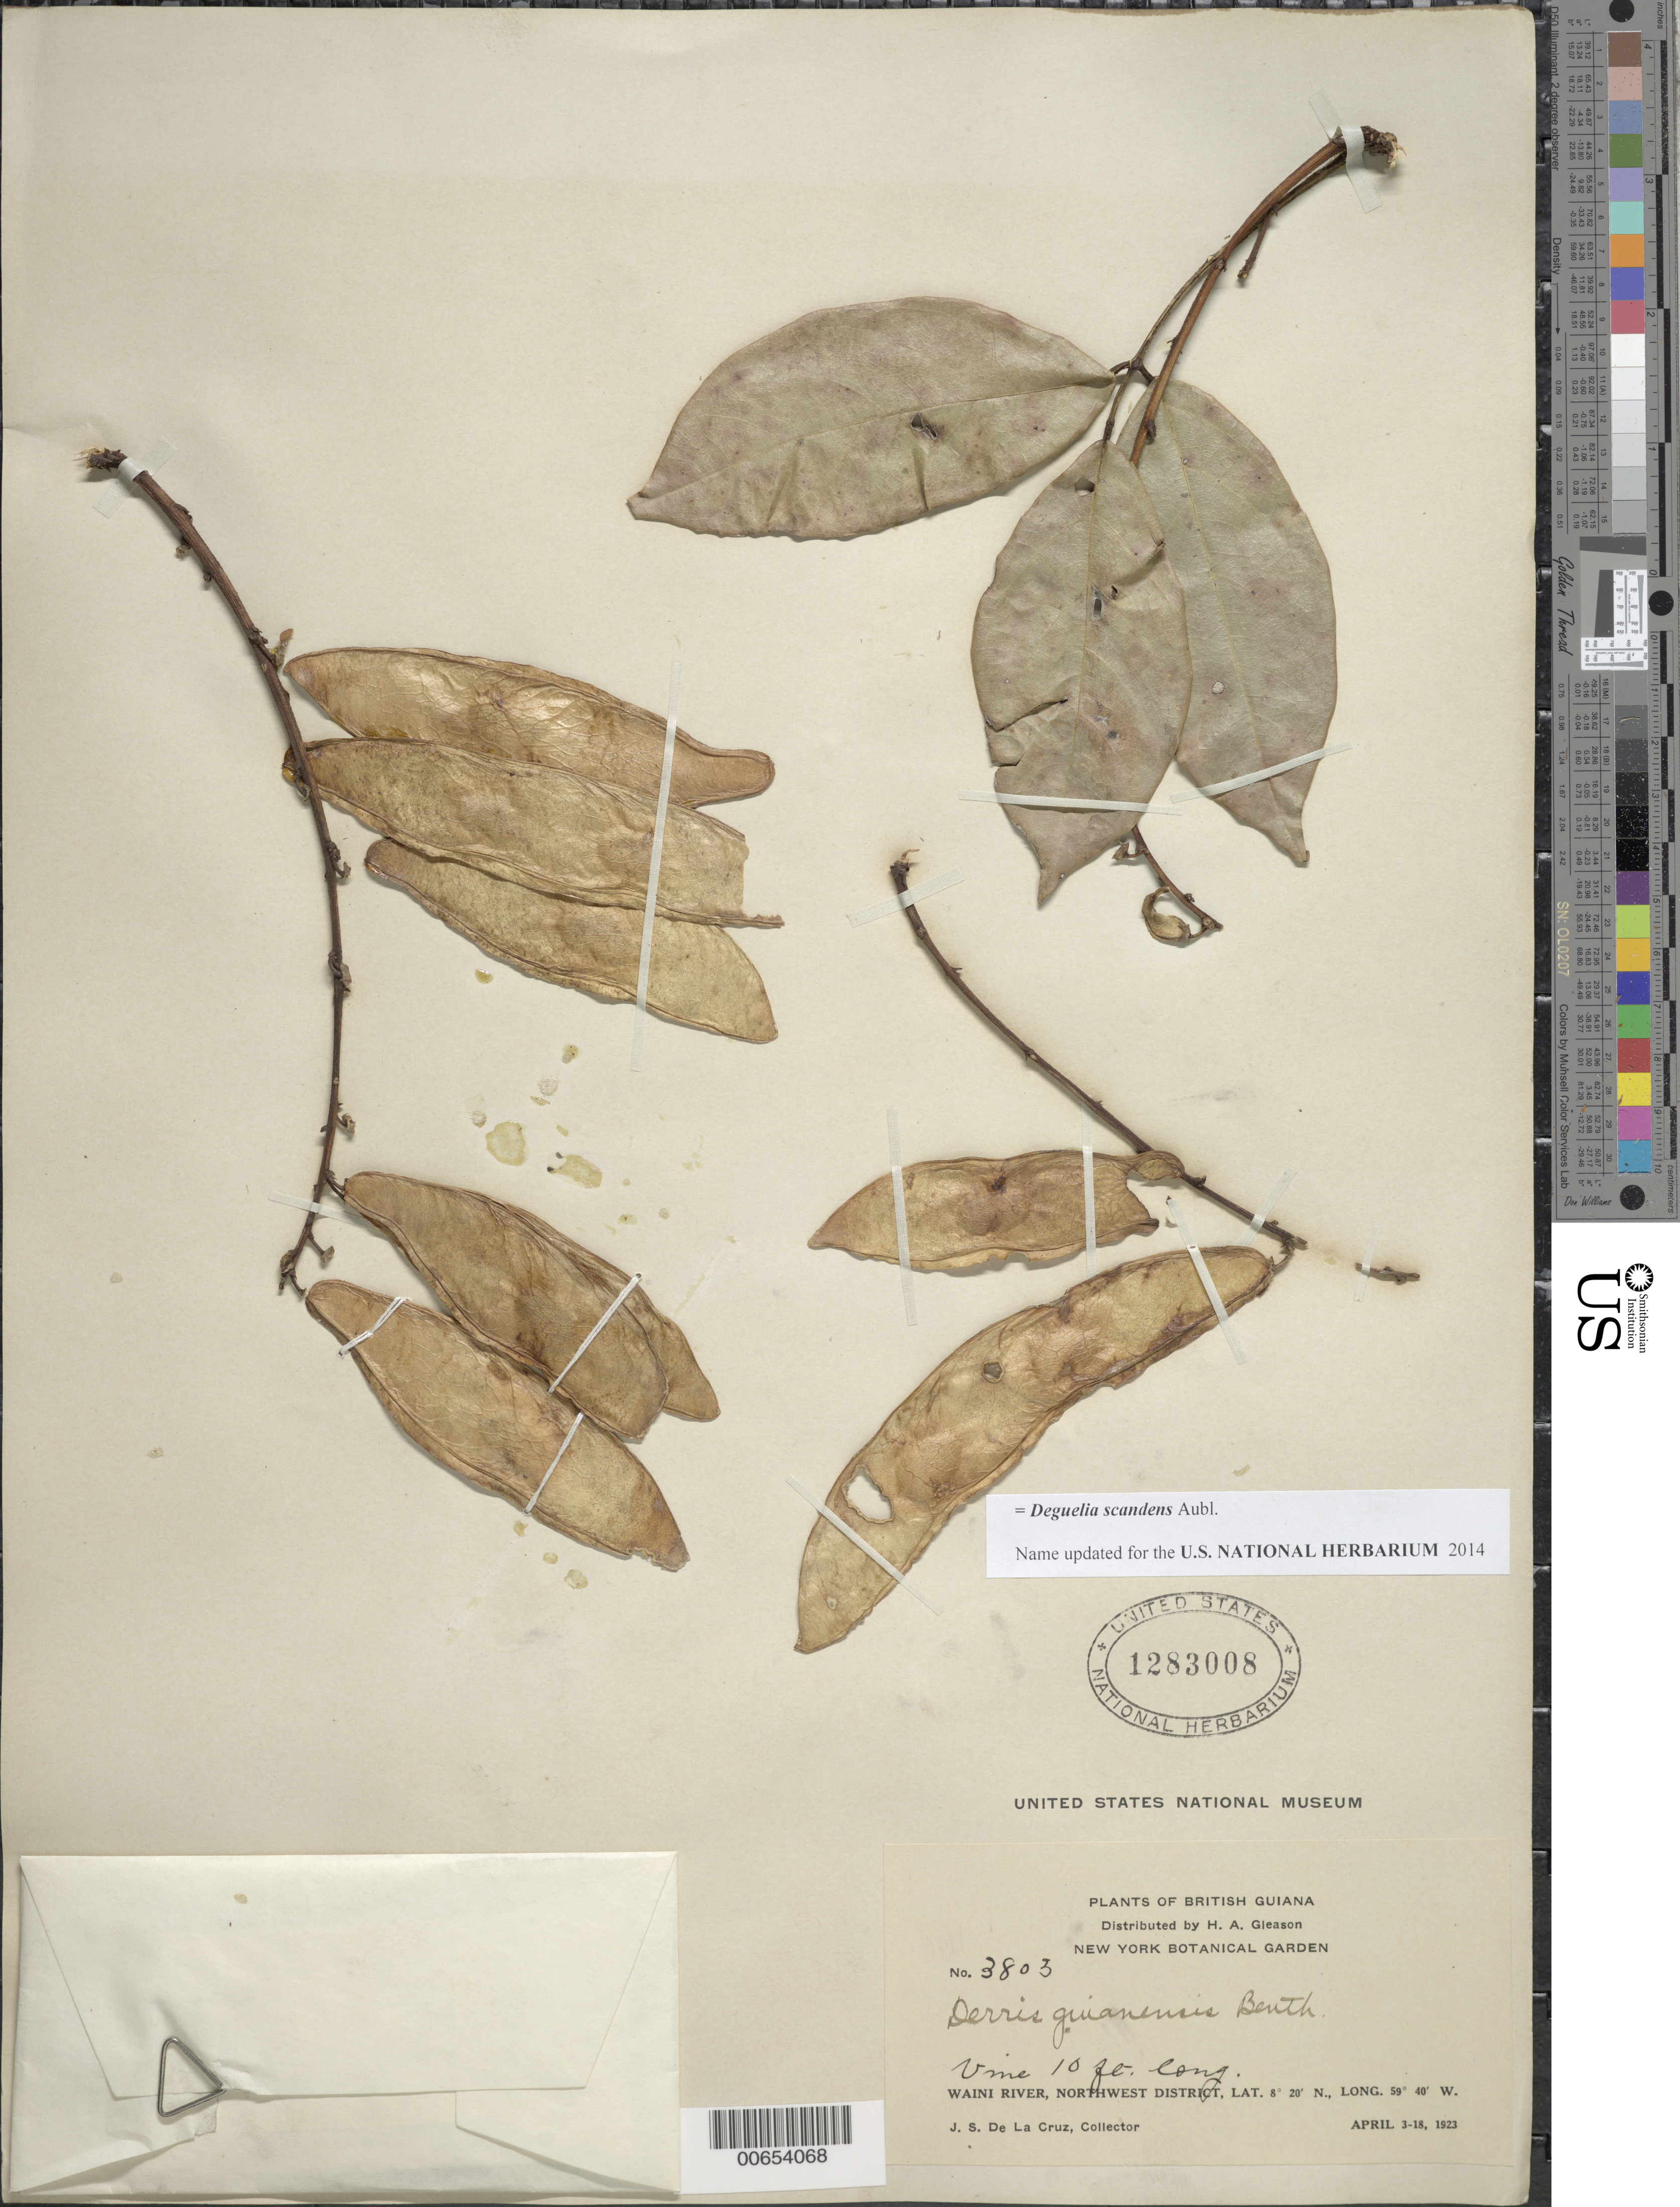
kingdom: Plantae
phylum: Tracheophyta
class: Magnoliopsida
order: Fabales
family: Fabaceae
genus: Deguelia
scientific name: Deguelia scandens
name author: Aubl.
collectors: J. S. de la Cruz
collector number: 3803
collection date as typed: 3-Apr-23 to 18-Apr-23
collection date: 1923-04-03/1923-04-18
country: Guyana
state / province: Barima-Waini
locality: Waini R., NW District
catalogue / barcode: US 1283008